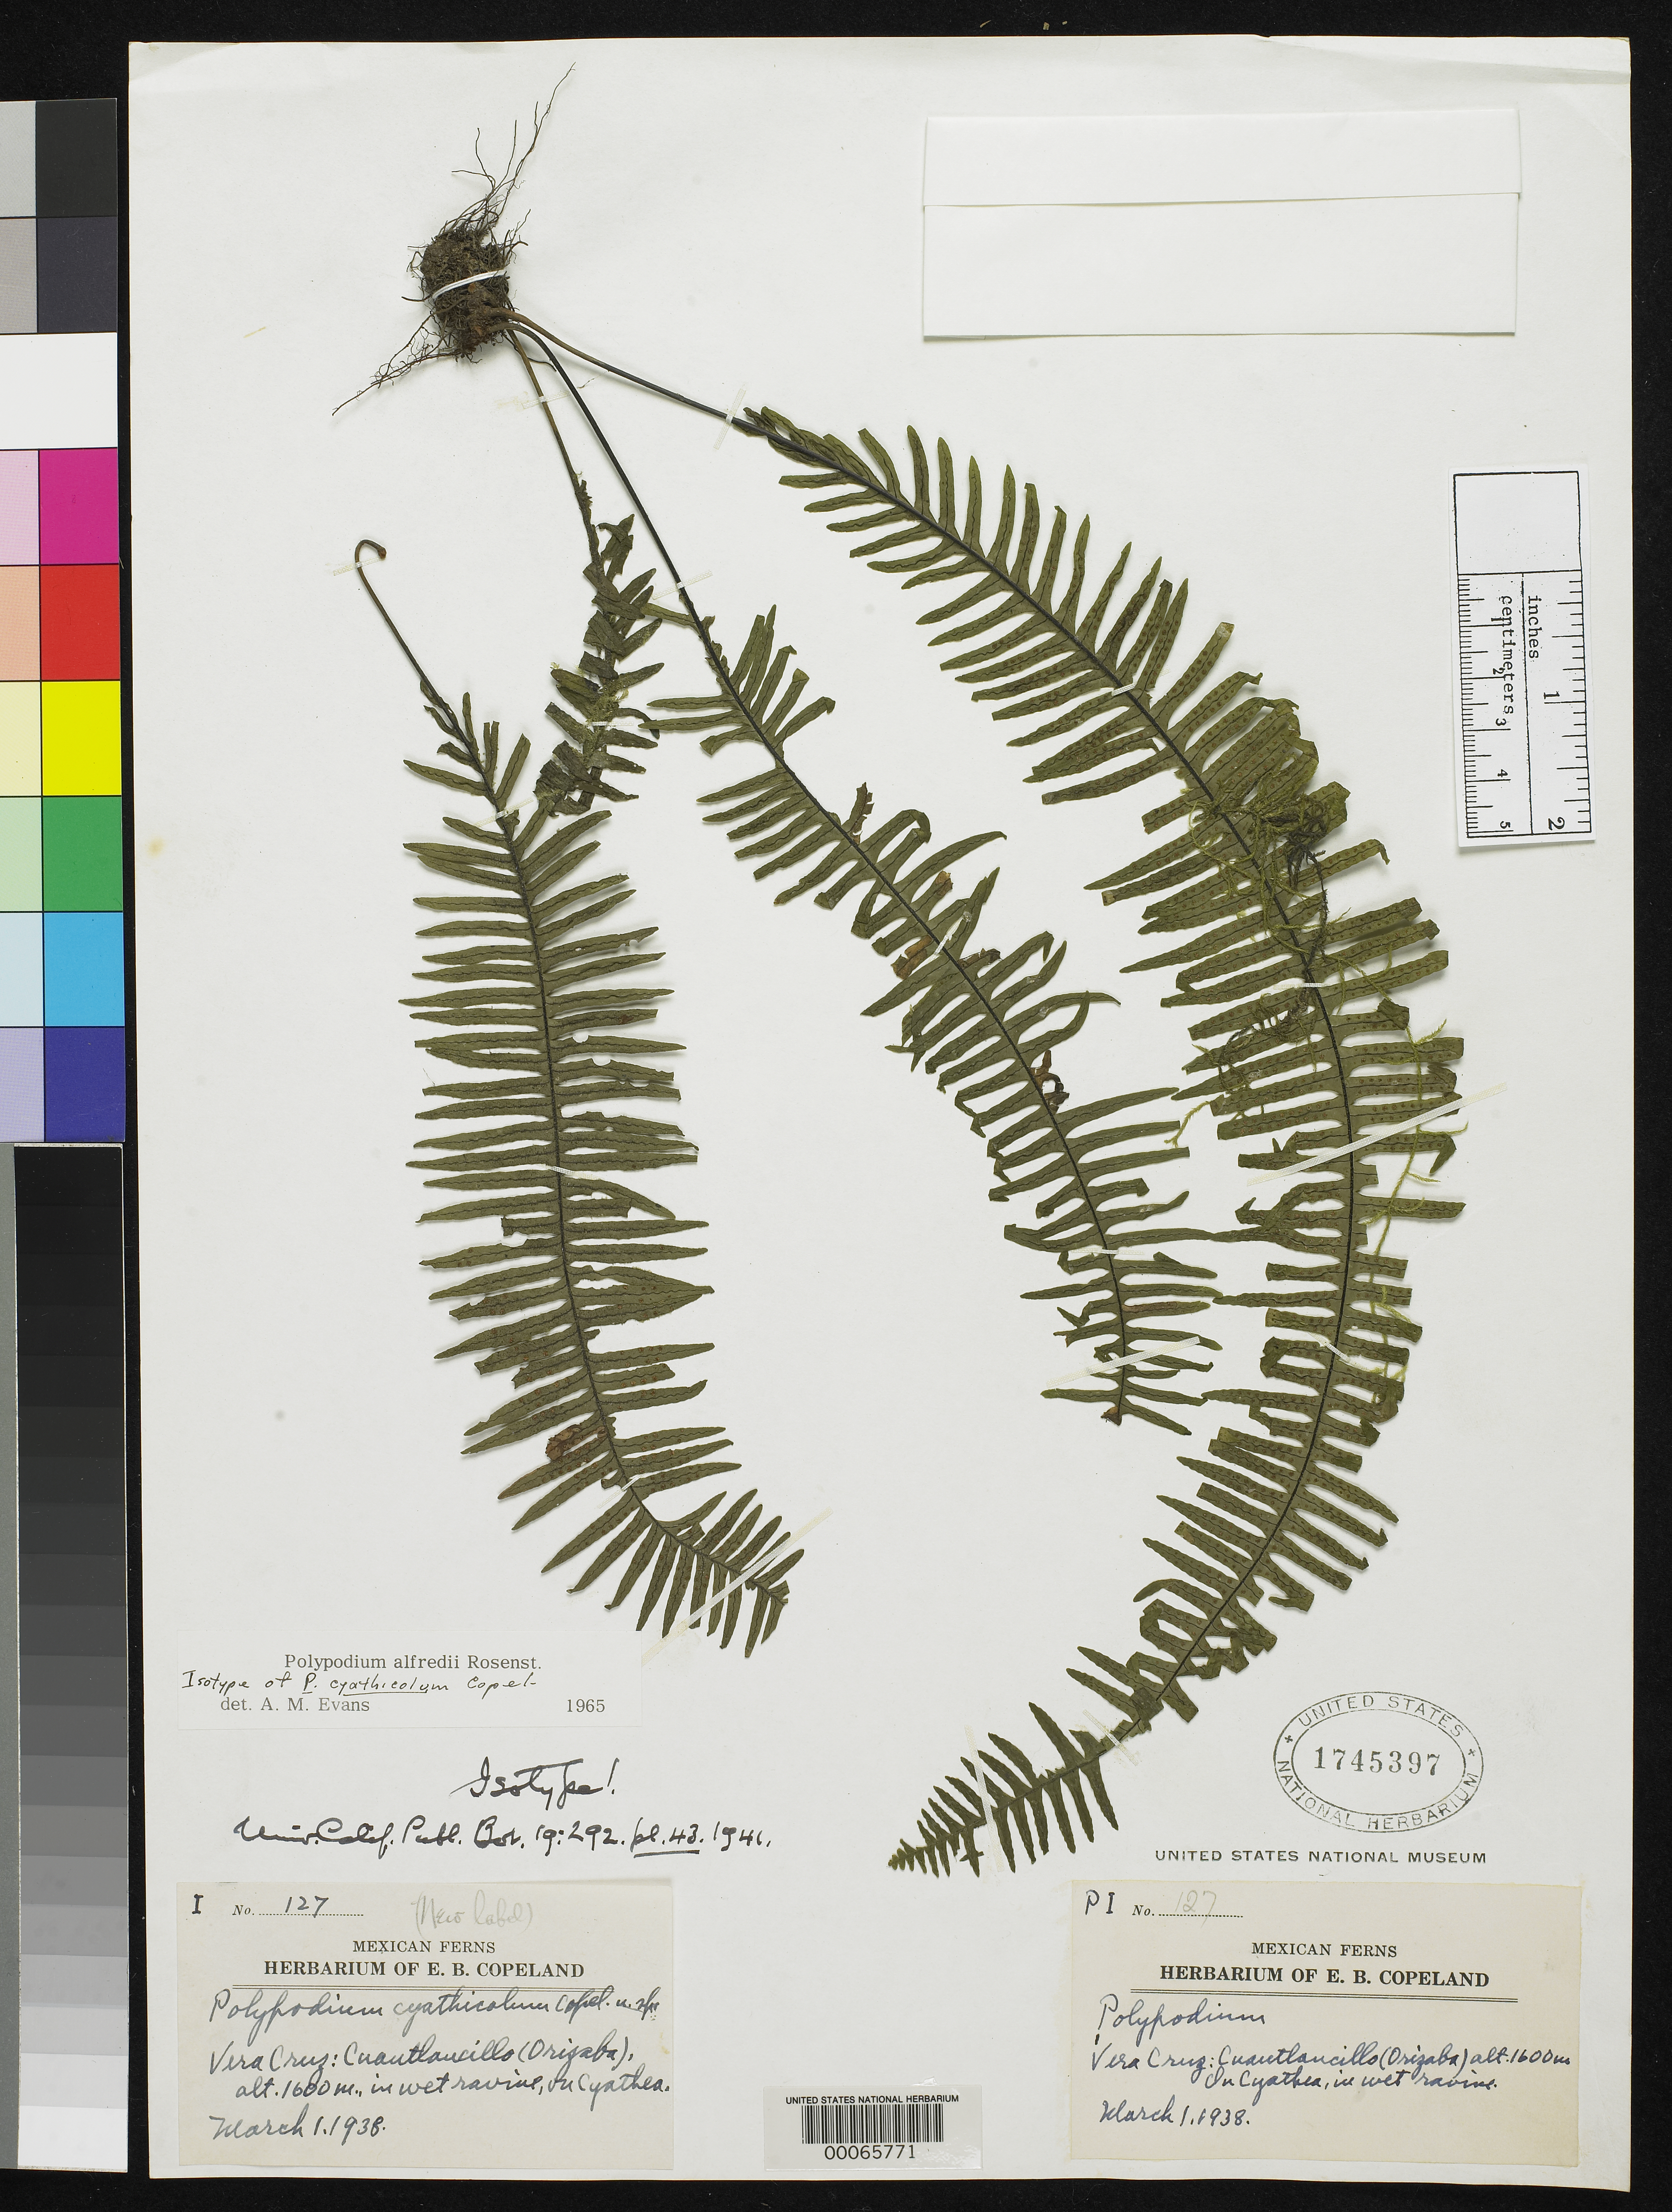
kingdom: Plantae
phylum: Tracheophyta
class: Polypodiopsida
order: Polypodiales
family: Polypodiaceae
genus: Polypodium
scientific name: Polypodium cyathicola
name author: Copel.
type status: Isotype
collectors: E. B. Copeland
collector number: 127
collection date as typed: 01 Mar 1938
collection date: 1938-03-01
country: Mexico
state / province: Veracruz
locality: Cuantlancillo, Orizaba.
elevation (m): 1600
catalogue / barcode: US 1745397